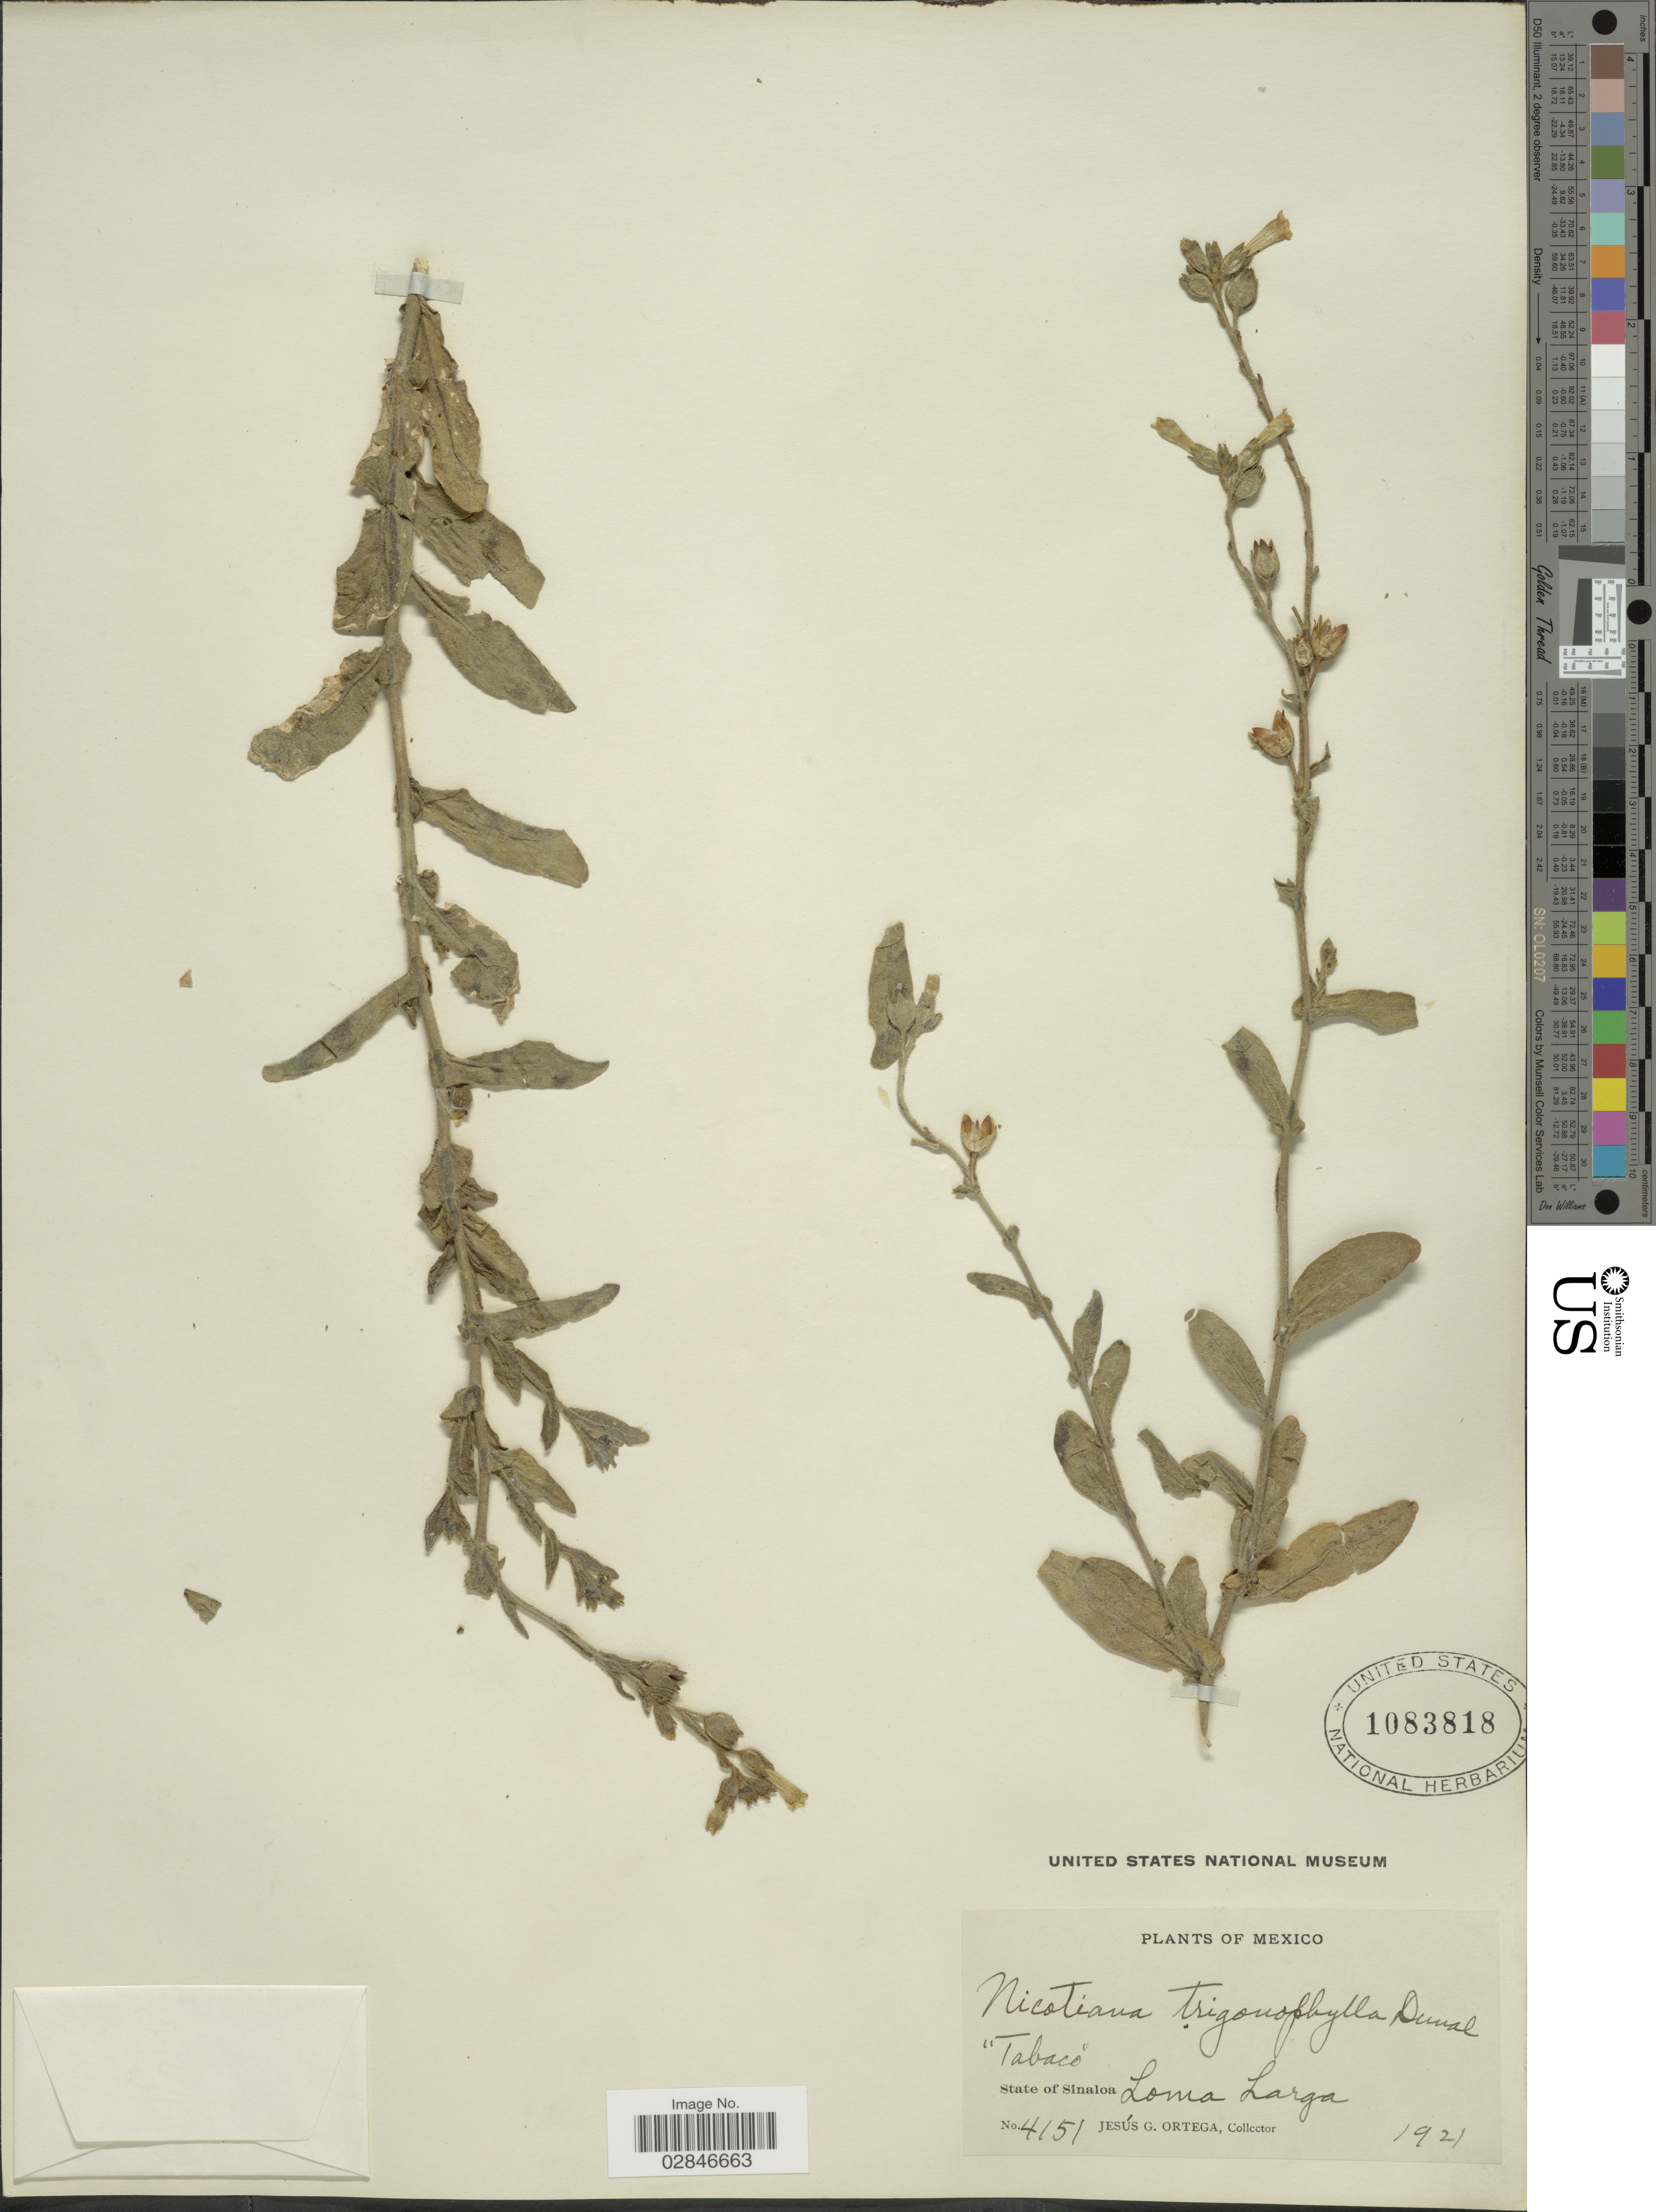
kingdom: Plantae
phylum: Tracheophyta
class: Magnoliopsida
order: Solanales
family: Solanaceae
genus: Nicotiana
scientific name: Nicotiana trigonophylla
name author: Dunal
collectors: J. Ortega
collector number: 4151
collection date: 1921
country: Mexico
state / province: Sinaloa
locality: Loma Larga.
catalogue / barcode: US 1083818